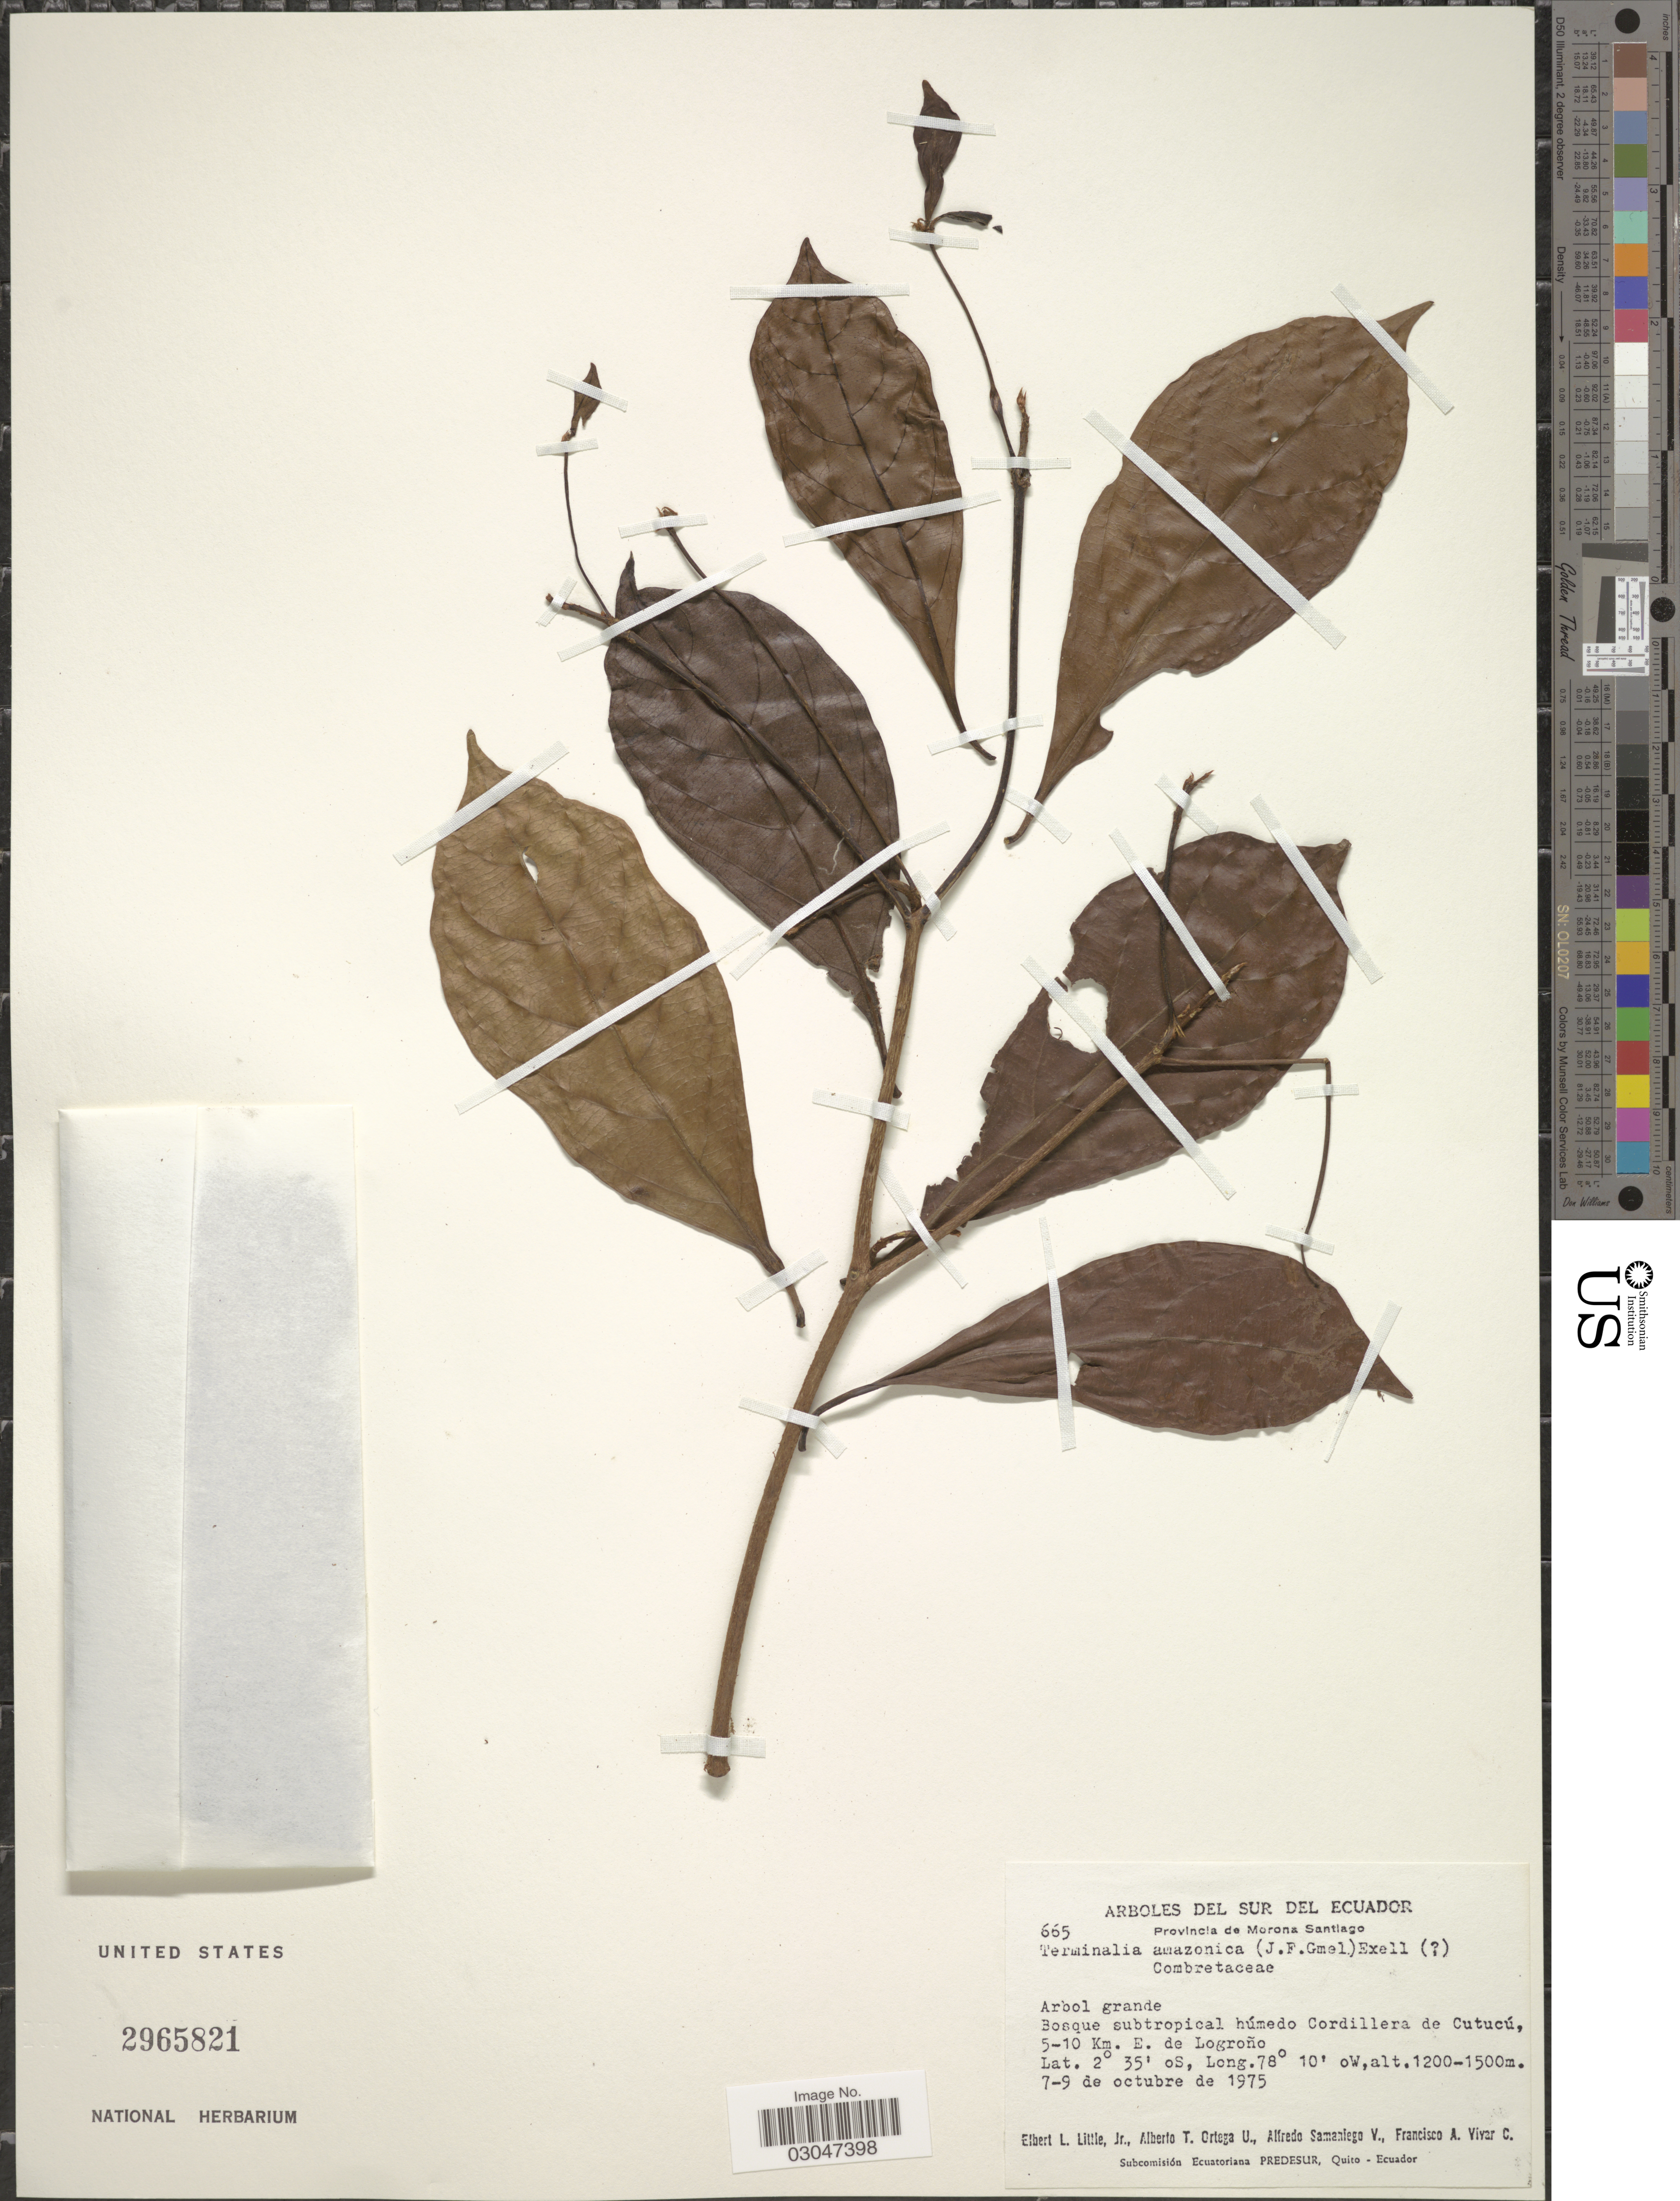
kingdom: Plantae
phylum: Tracheophyta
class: Magnoliopsida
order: Myrtales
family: Combretaceae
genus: Terminalia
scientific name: Terminalia amazonia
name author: (J.F. Gmel.) Exell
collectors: E. L. Little, A. T. Ortega U., A. Samaniego & F. A. Vivar C.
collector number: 665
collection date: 1975-10-07/1975-10-09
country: Ecuador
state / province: Morona-Santiago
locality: Bosque subtropical húmedo Cordillera de Cutucú, 5-10 Km. E. de Logoño.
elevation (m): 1200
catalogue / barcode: US 2965821